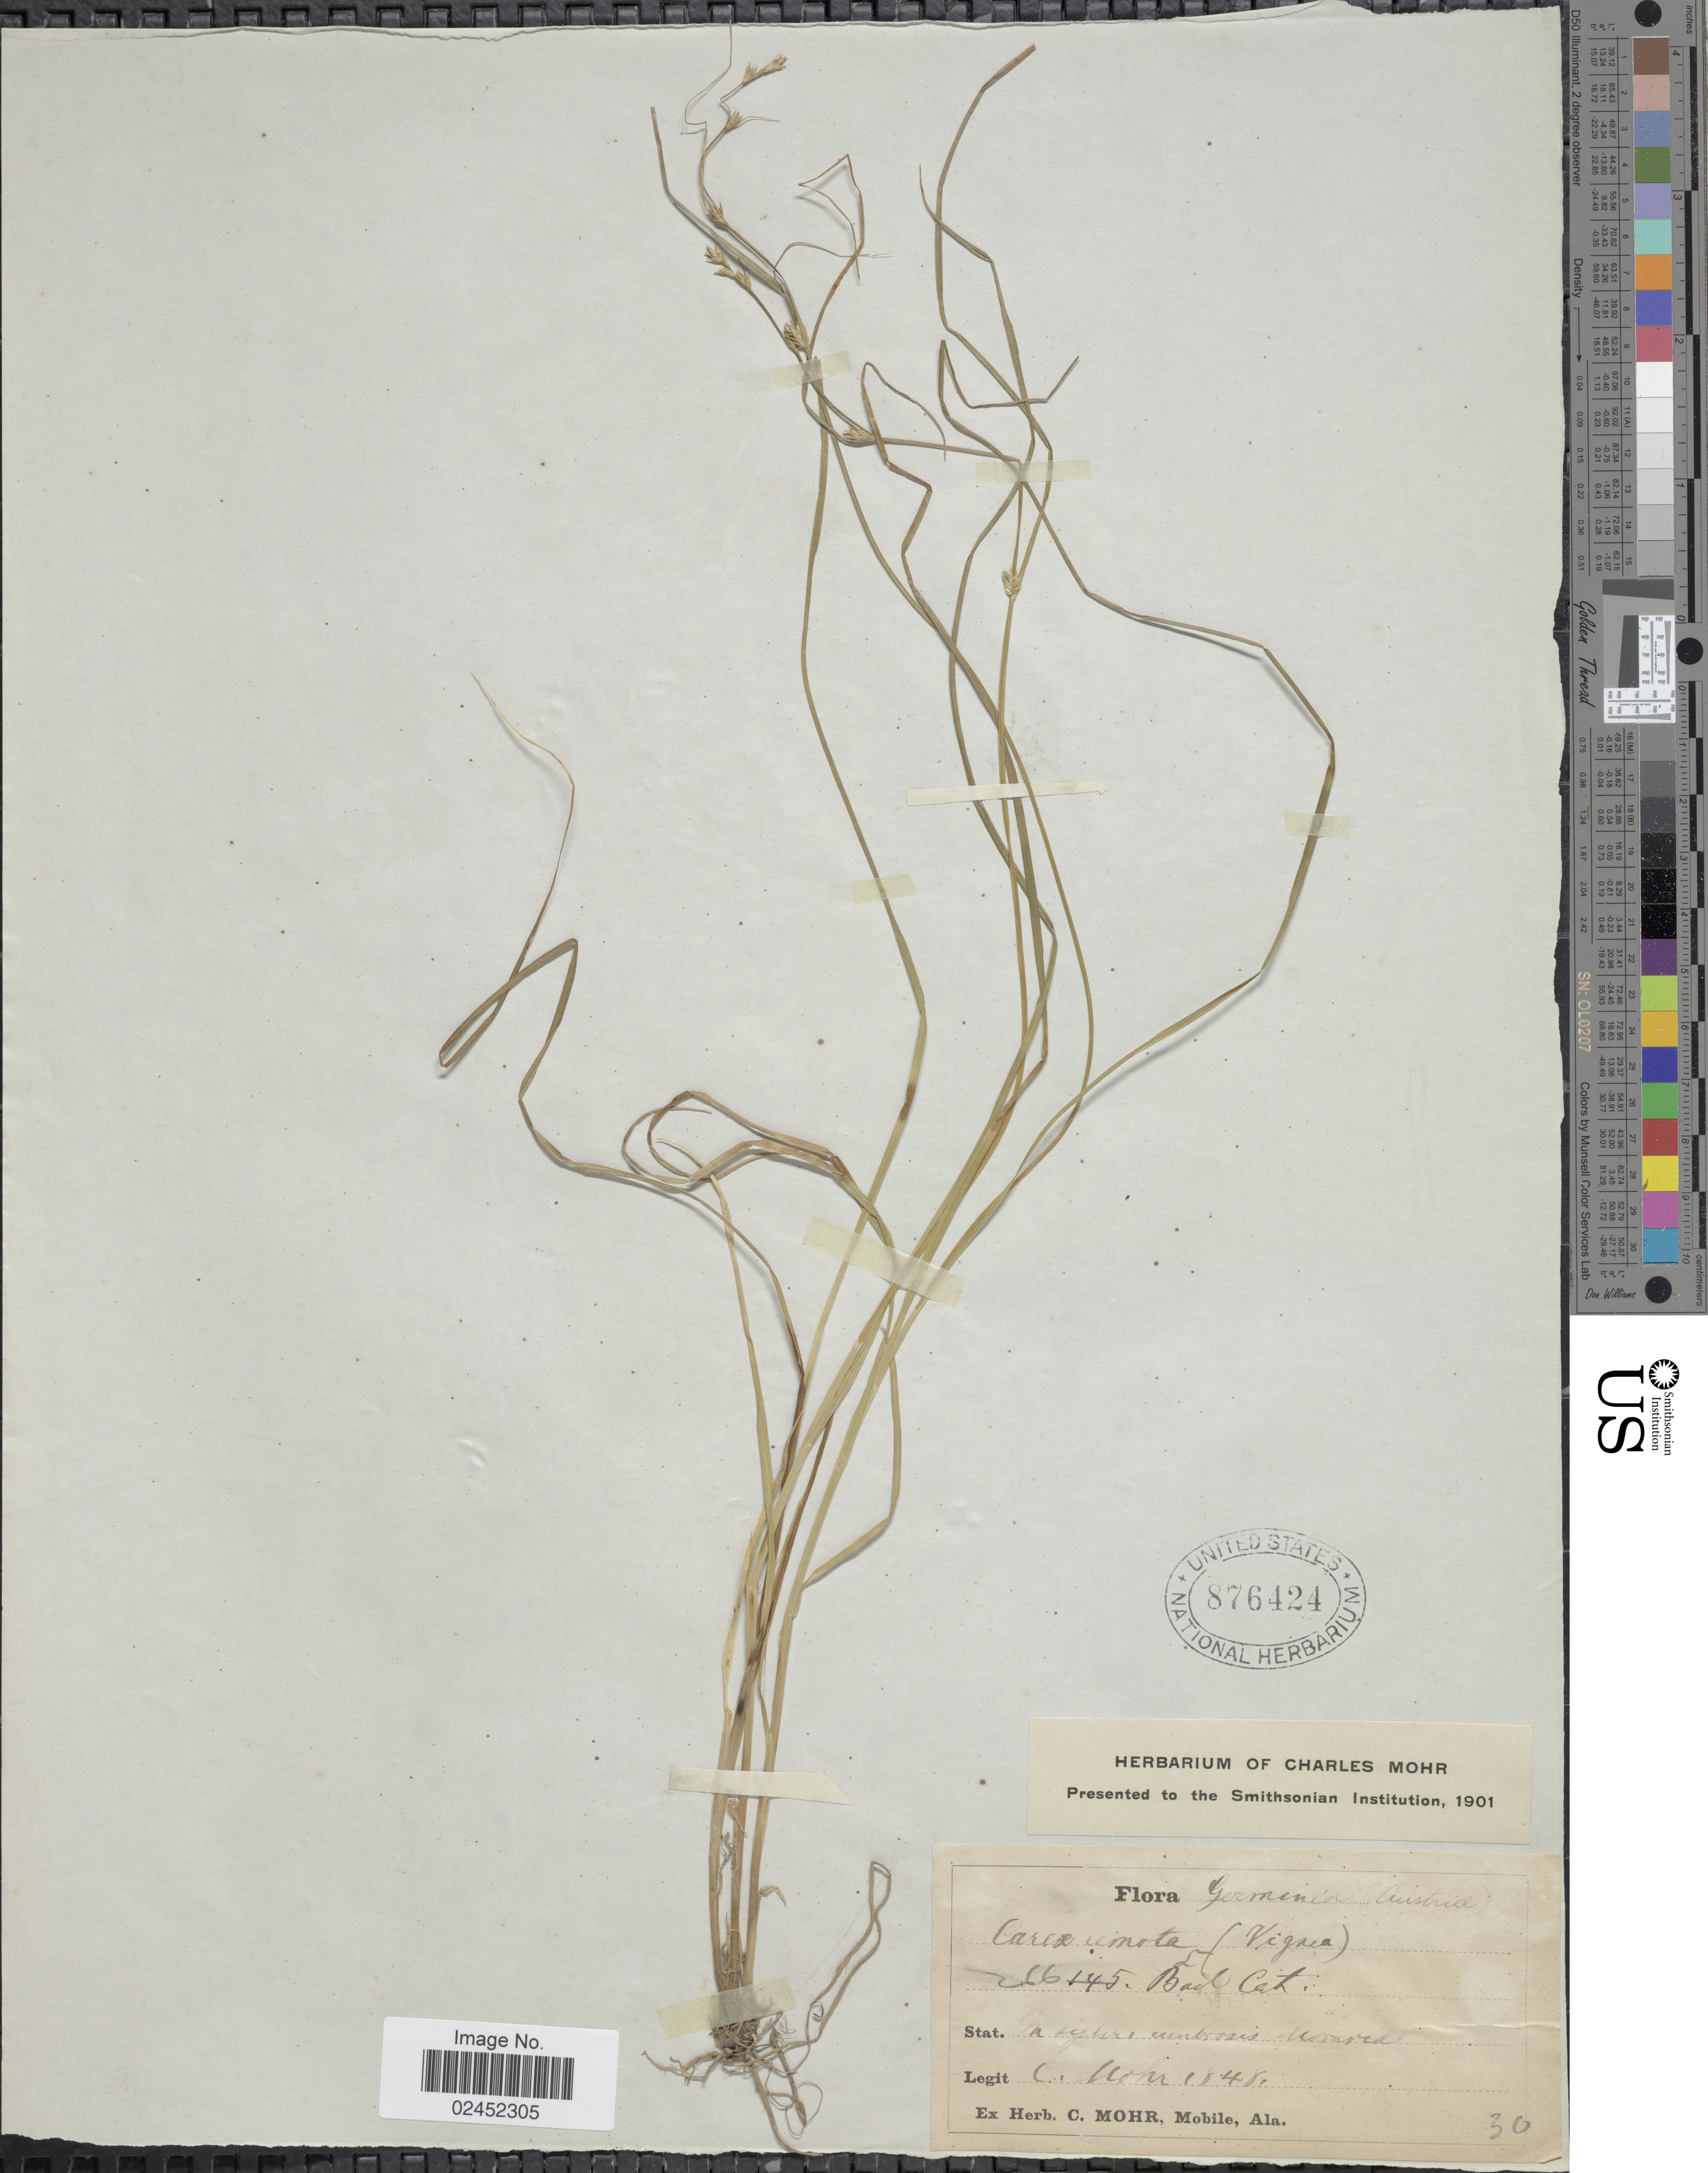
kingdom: Plantae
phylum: Tracheophyta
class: Liliopsida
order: Poales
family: Cyperaceae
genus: Carex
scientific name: Carex remota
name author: L.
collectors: C. T. Mohr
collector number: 30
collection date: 1848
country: Germany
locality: In sylvis umbrosis Moraviae. Germaniae (Austriae).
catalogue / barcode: US 876424